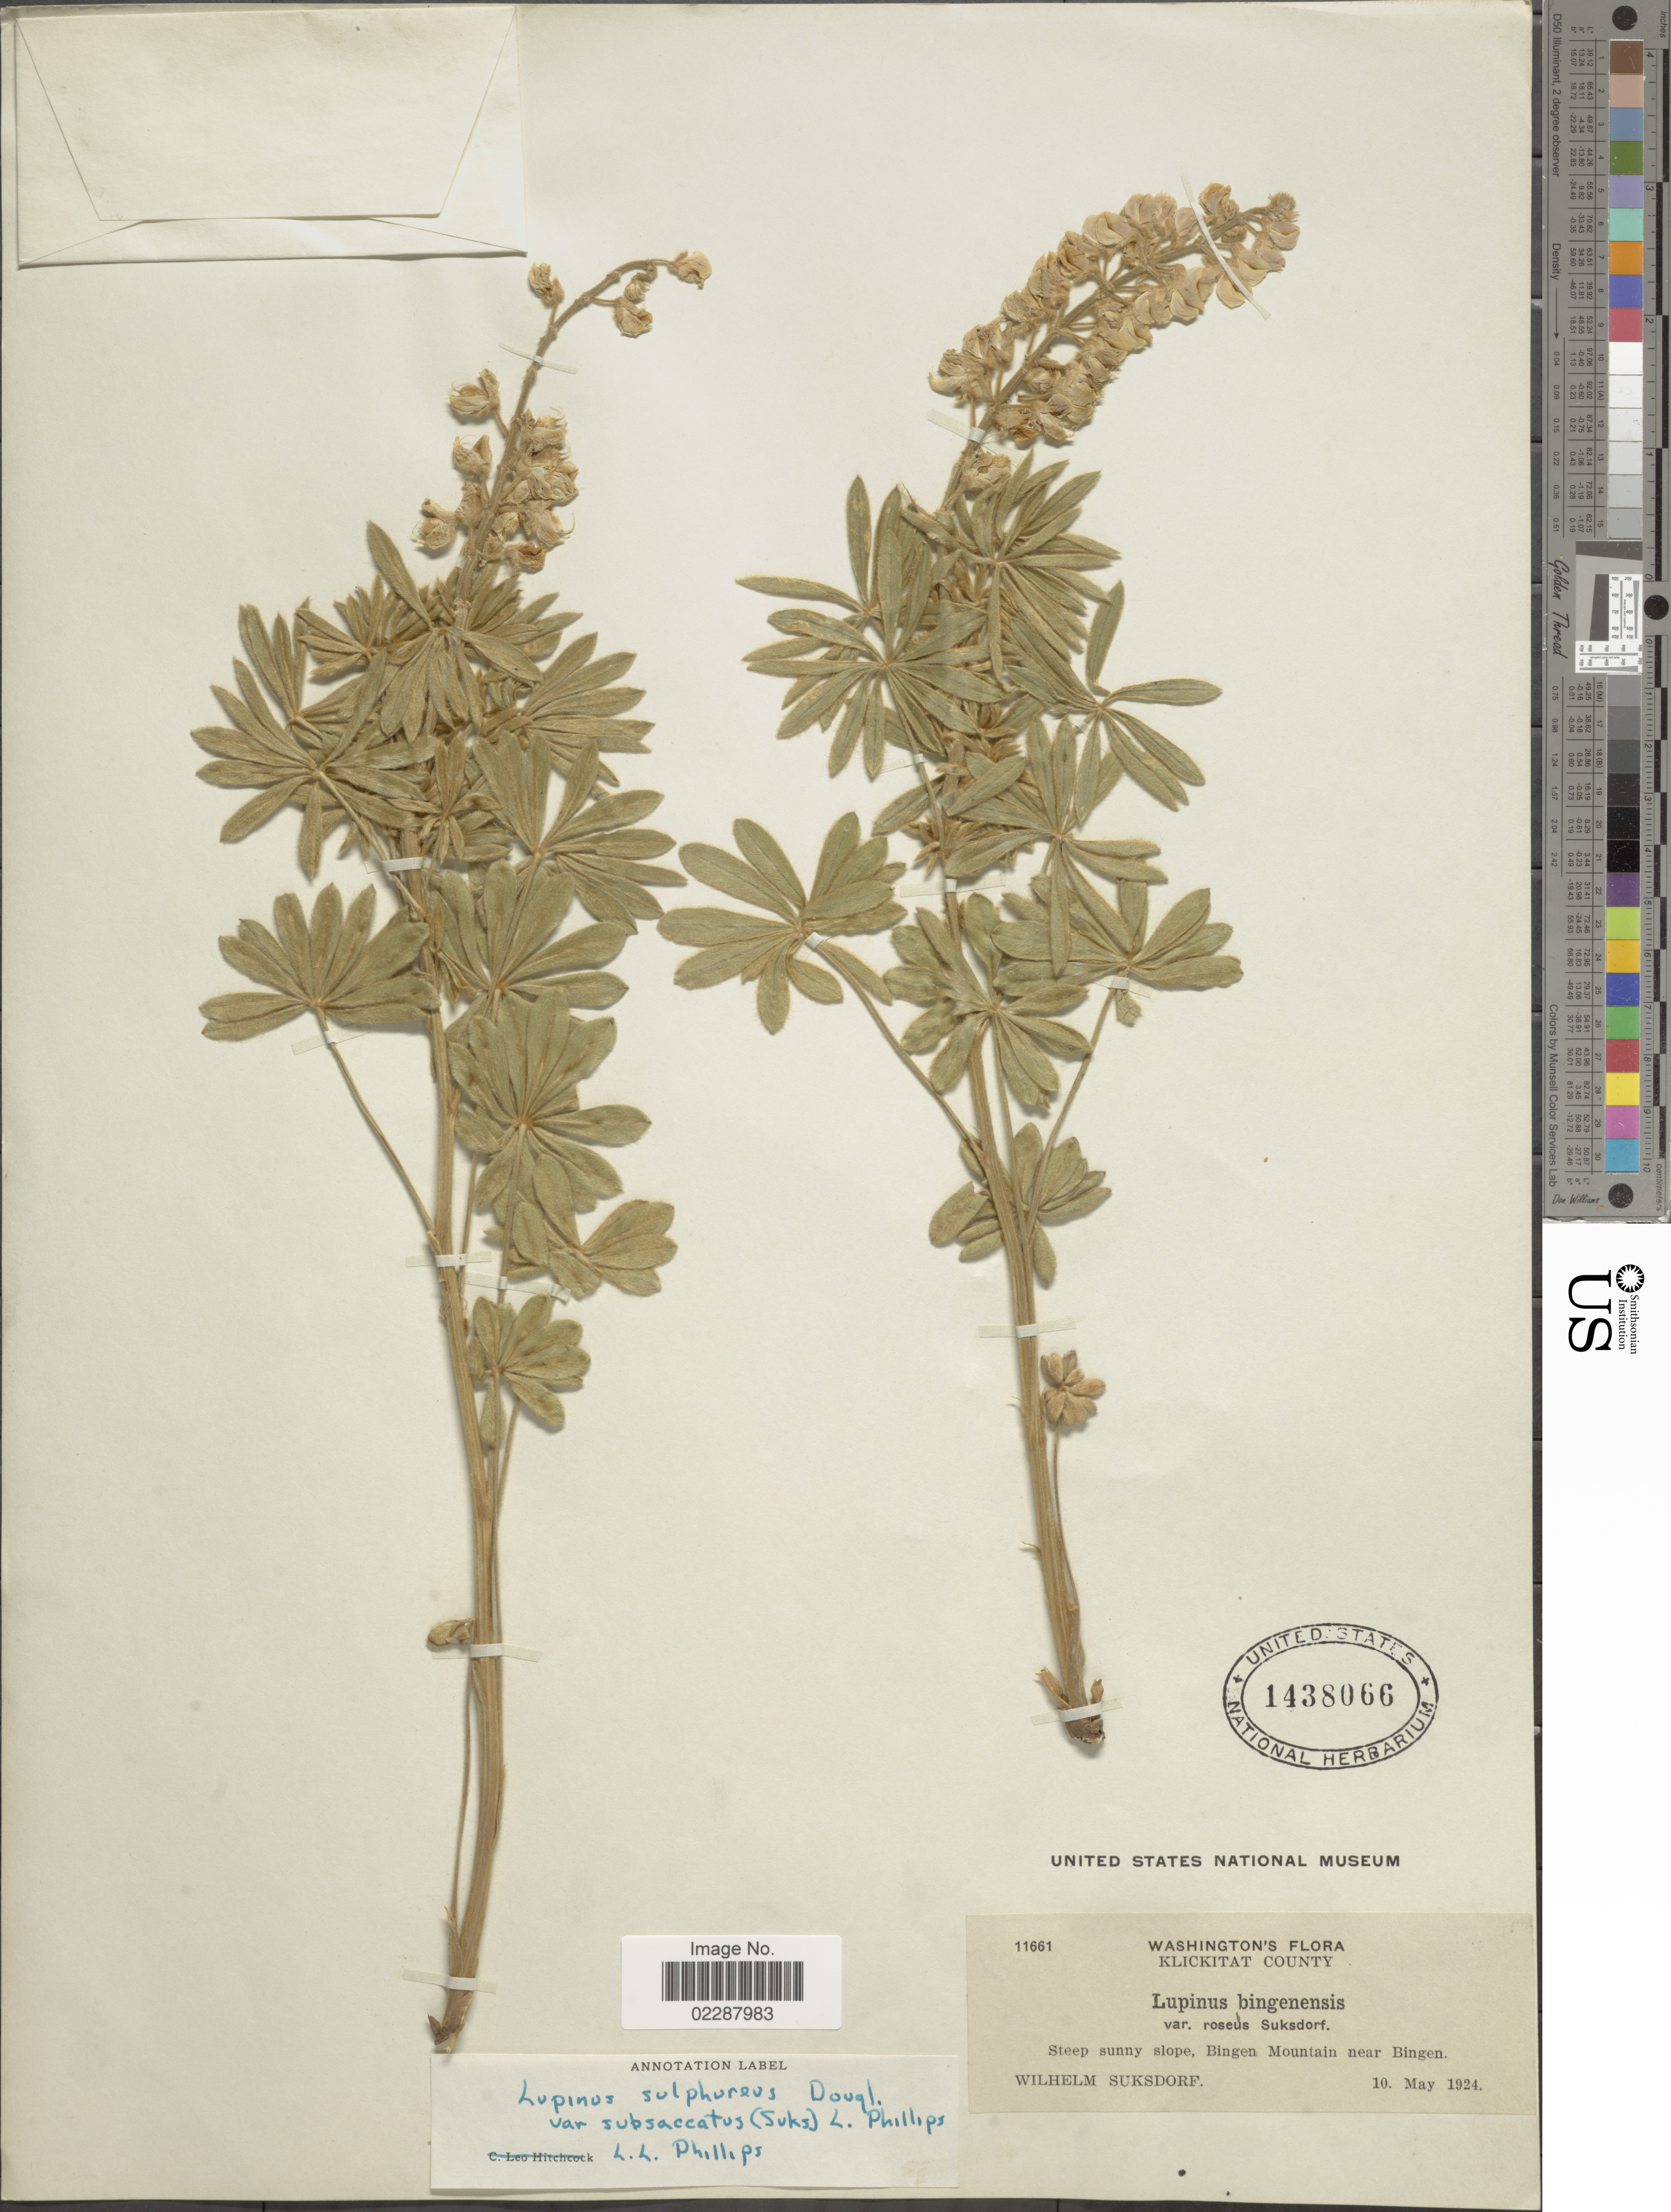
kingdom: Plantae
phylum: Tracheophyta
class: Magnoliopsida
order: Fabales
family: Fabaceae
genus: Lupinus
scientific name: Lupinus sulphureus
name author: Douglas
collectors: W. N. Suksdorf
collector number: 11661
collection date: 1924-05-10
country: United States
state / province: Washington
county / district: Klickitat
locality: Klickitat County, Bingen Mountain near Bingen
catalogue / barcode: US 1438066